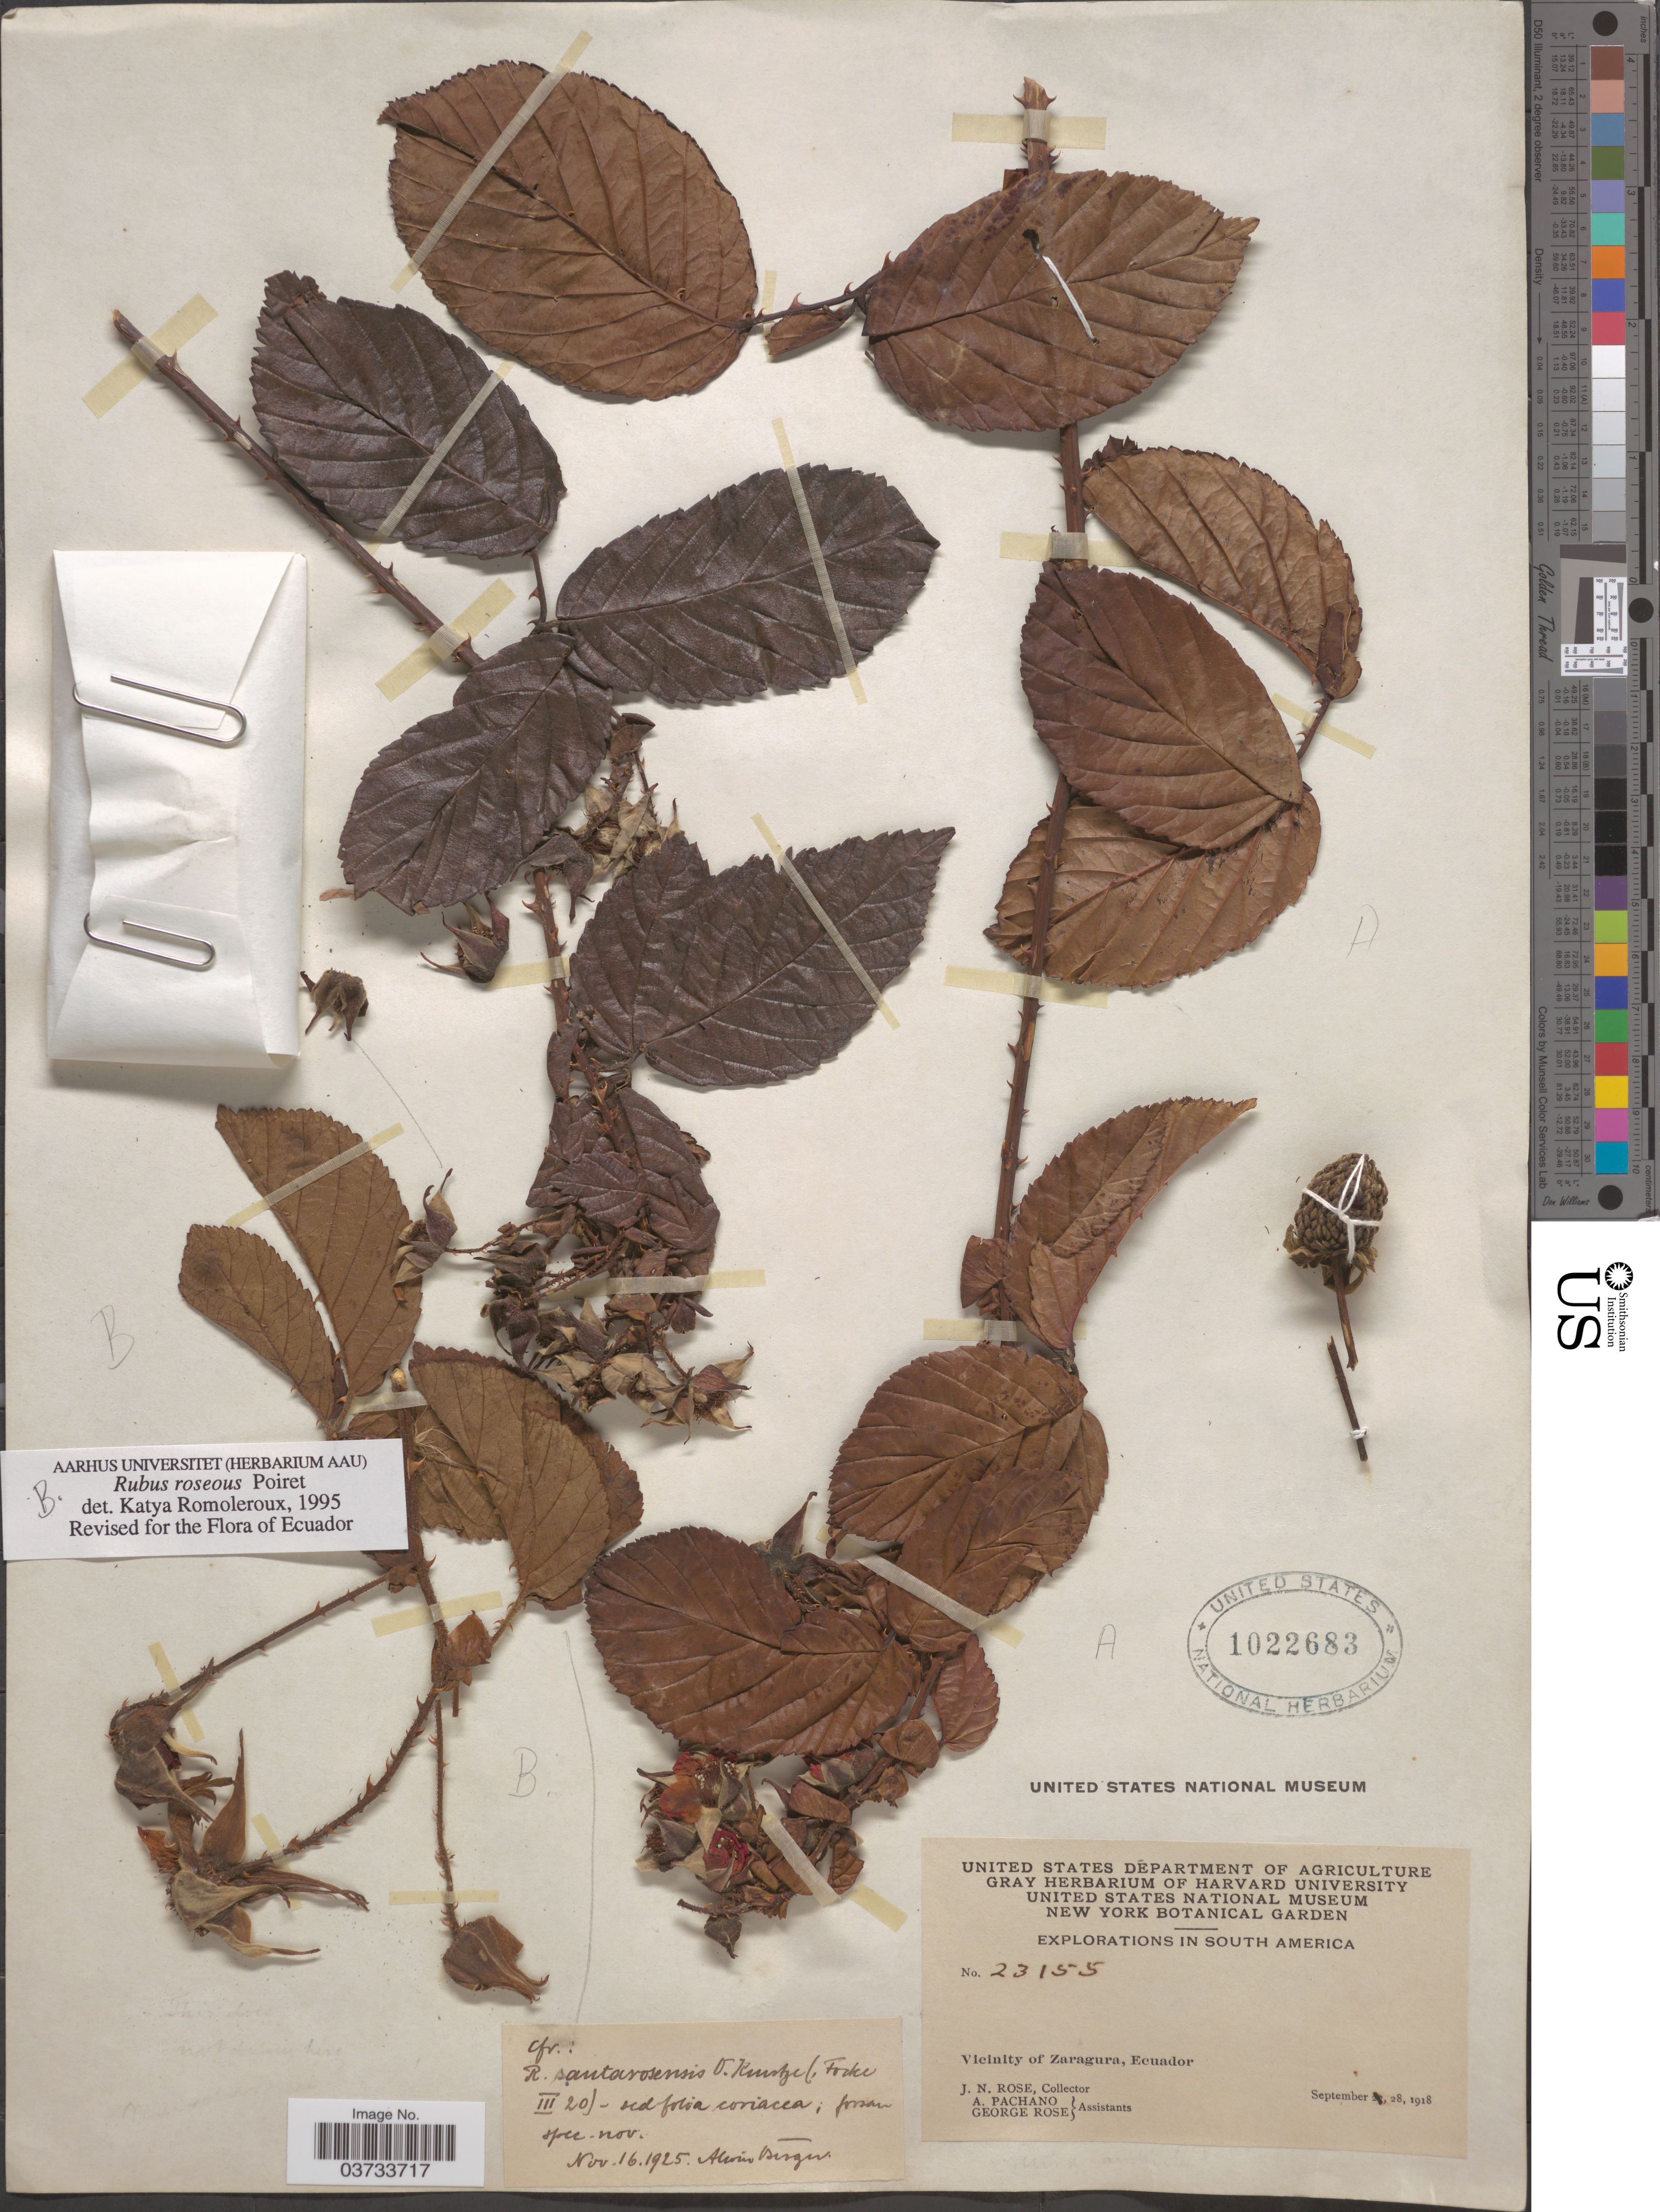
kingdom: Plantae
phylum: Tracheophyta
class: Magnoliopsida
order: Rosales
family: Rosaceae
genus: Rubus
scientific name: Rubus santarosensis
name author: Kuntze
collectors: J. N. Rose, A. Pachano & G. Rose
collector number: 23155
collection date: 1918-09-28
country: Ecuador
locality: Vicinity of Zaragura.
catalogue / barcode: US 1022683